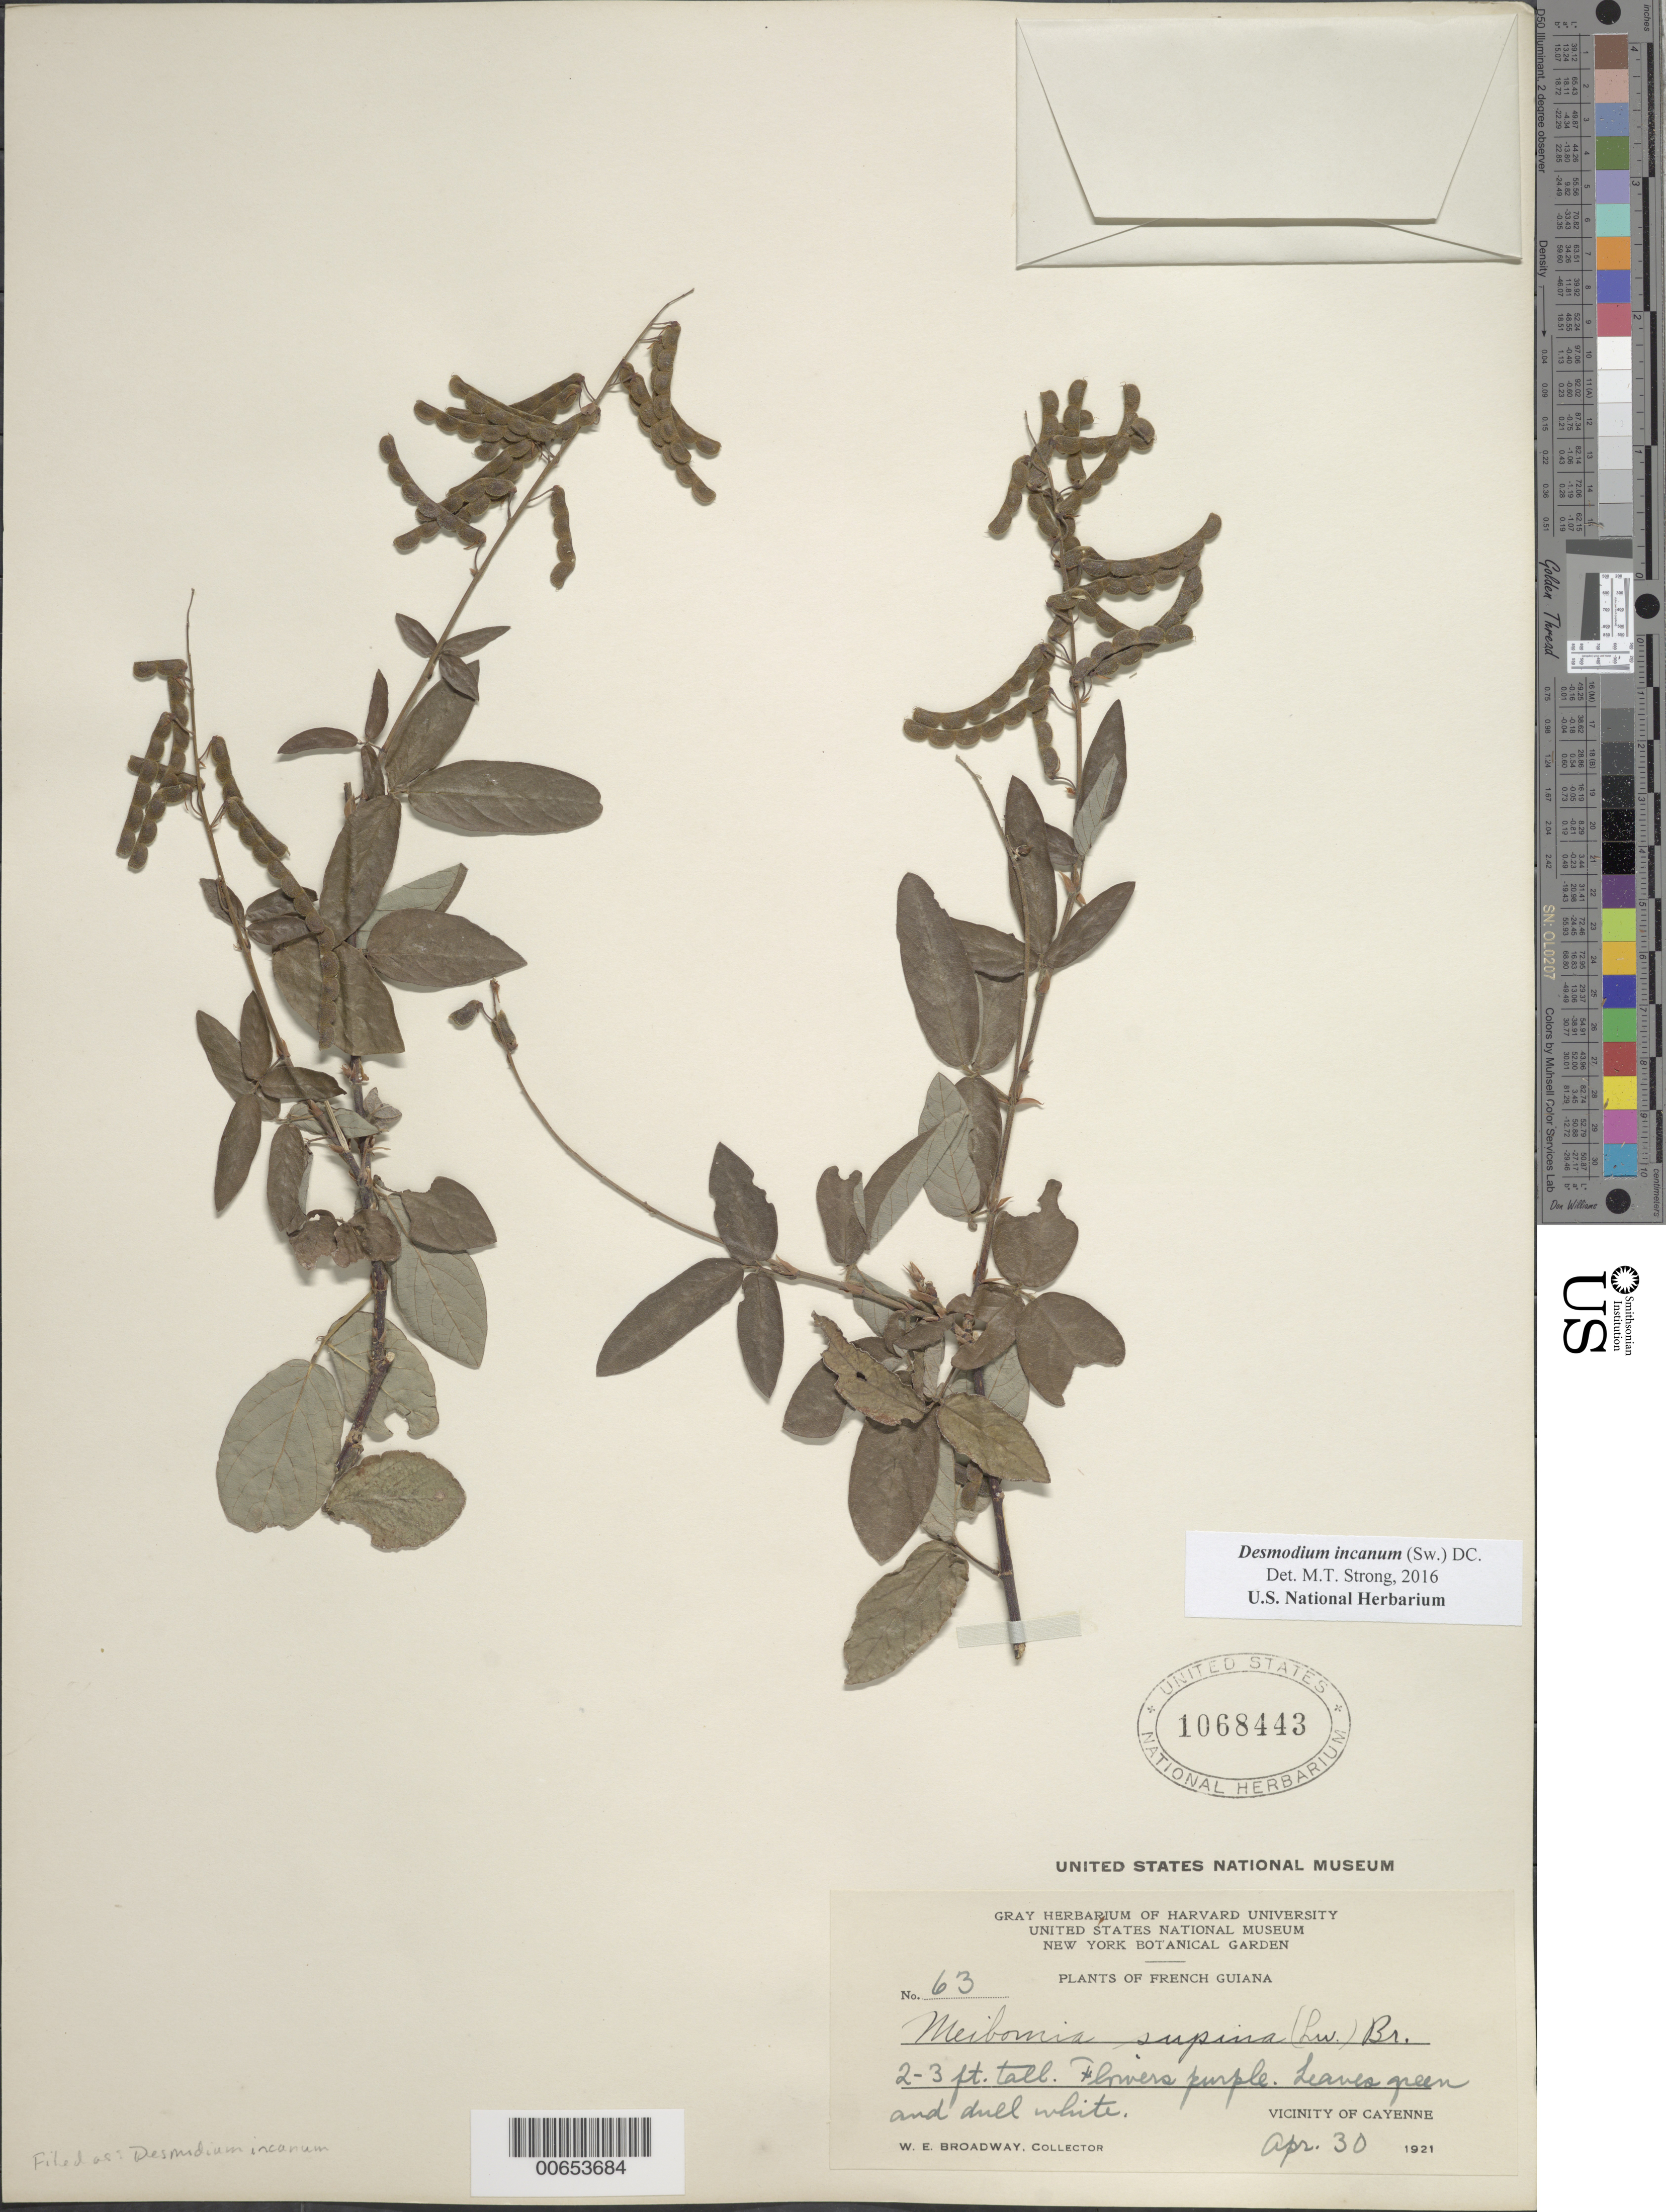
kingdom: Plantae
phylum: Tracheophyta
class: Magnoliopsida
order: Fabales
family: Fabaceae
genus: Desmodium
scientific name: Desmodium incanum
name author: (Sw.) DC.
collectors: W. E. Broadway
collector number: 63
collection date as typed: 30-Apr-21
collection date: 1921-04-30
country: French Guiana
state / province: Cayenne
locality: Cayenne, vic.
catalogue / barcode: US 1068443